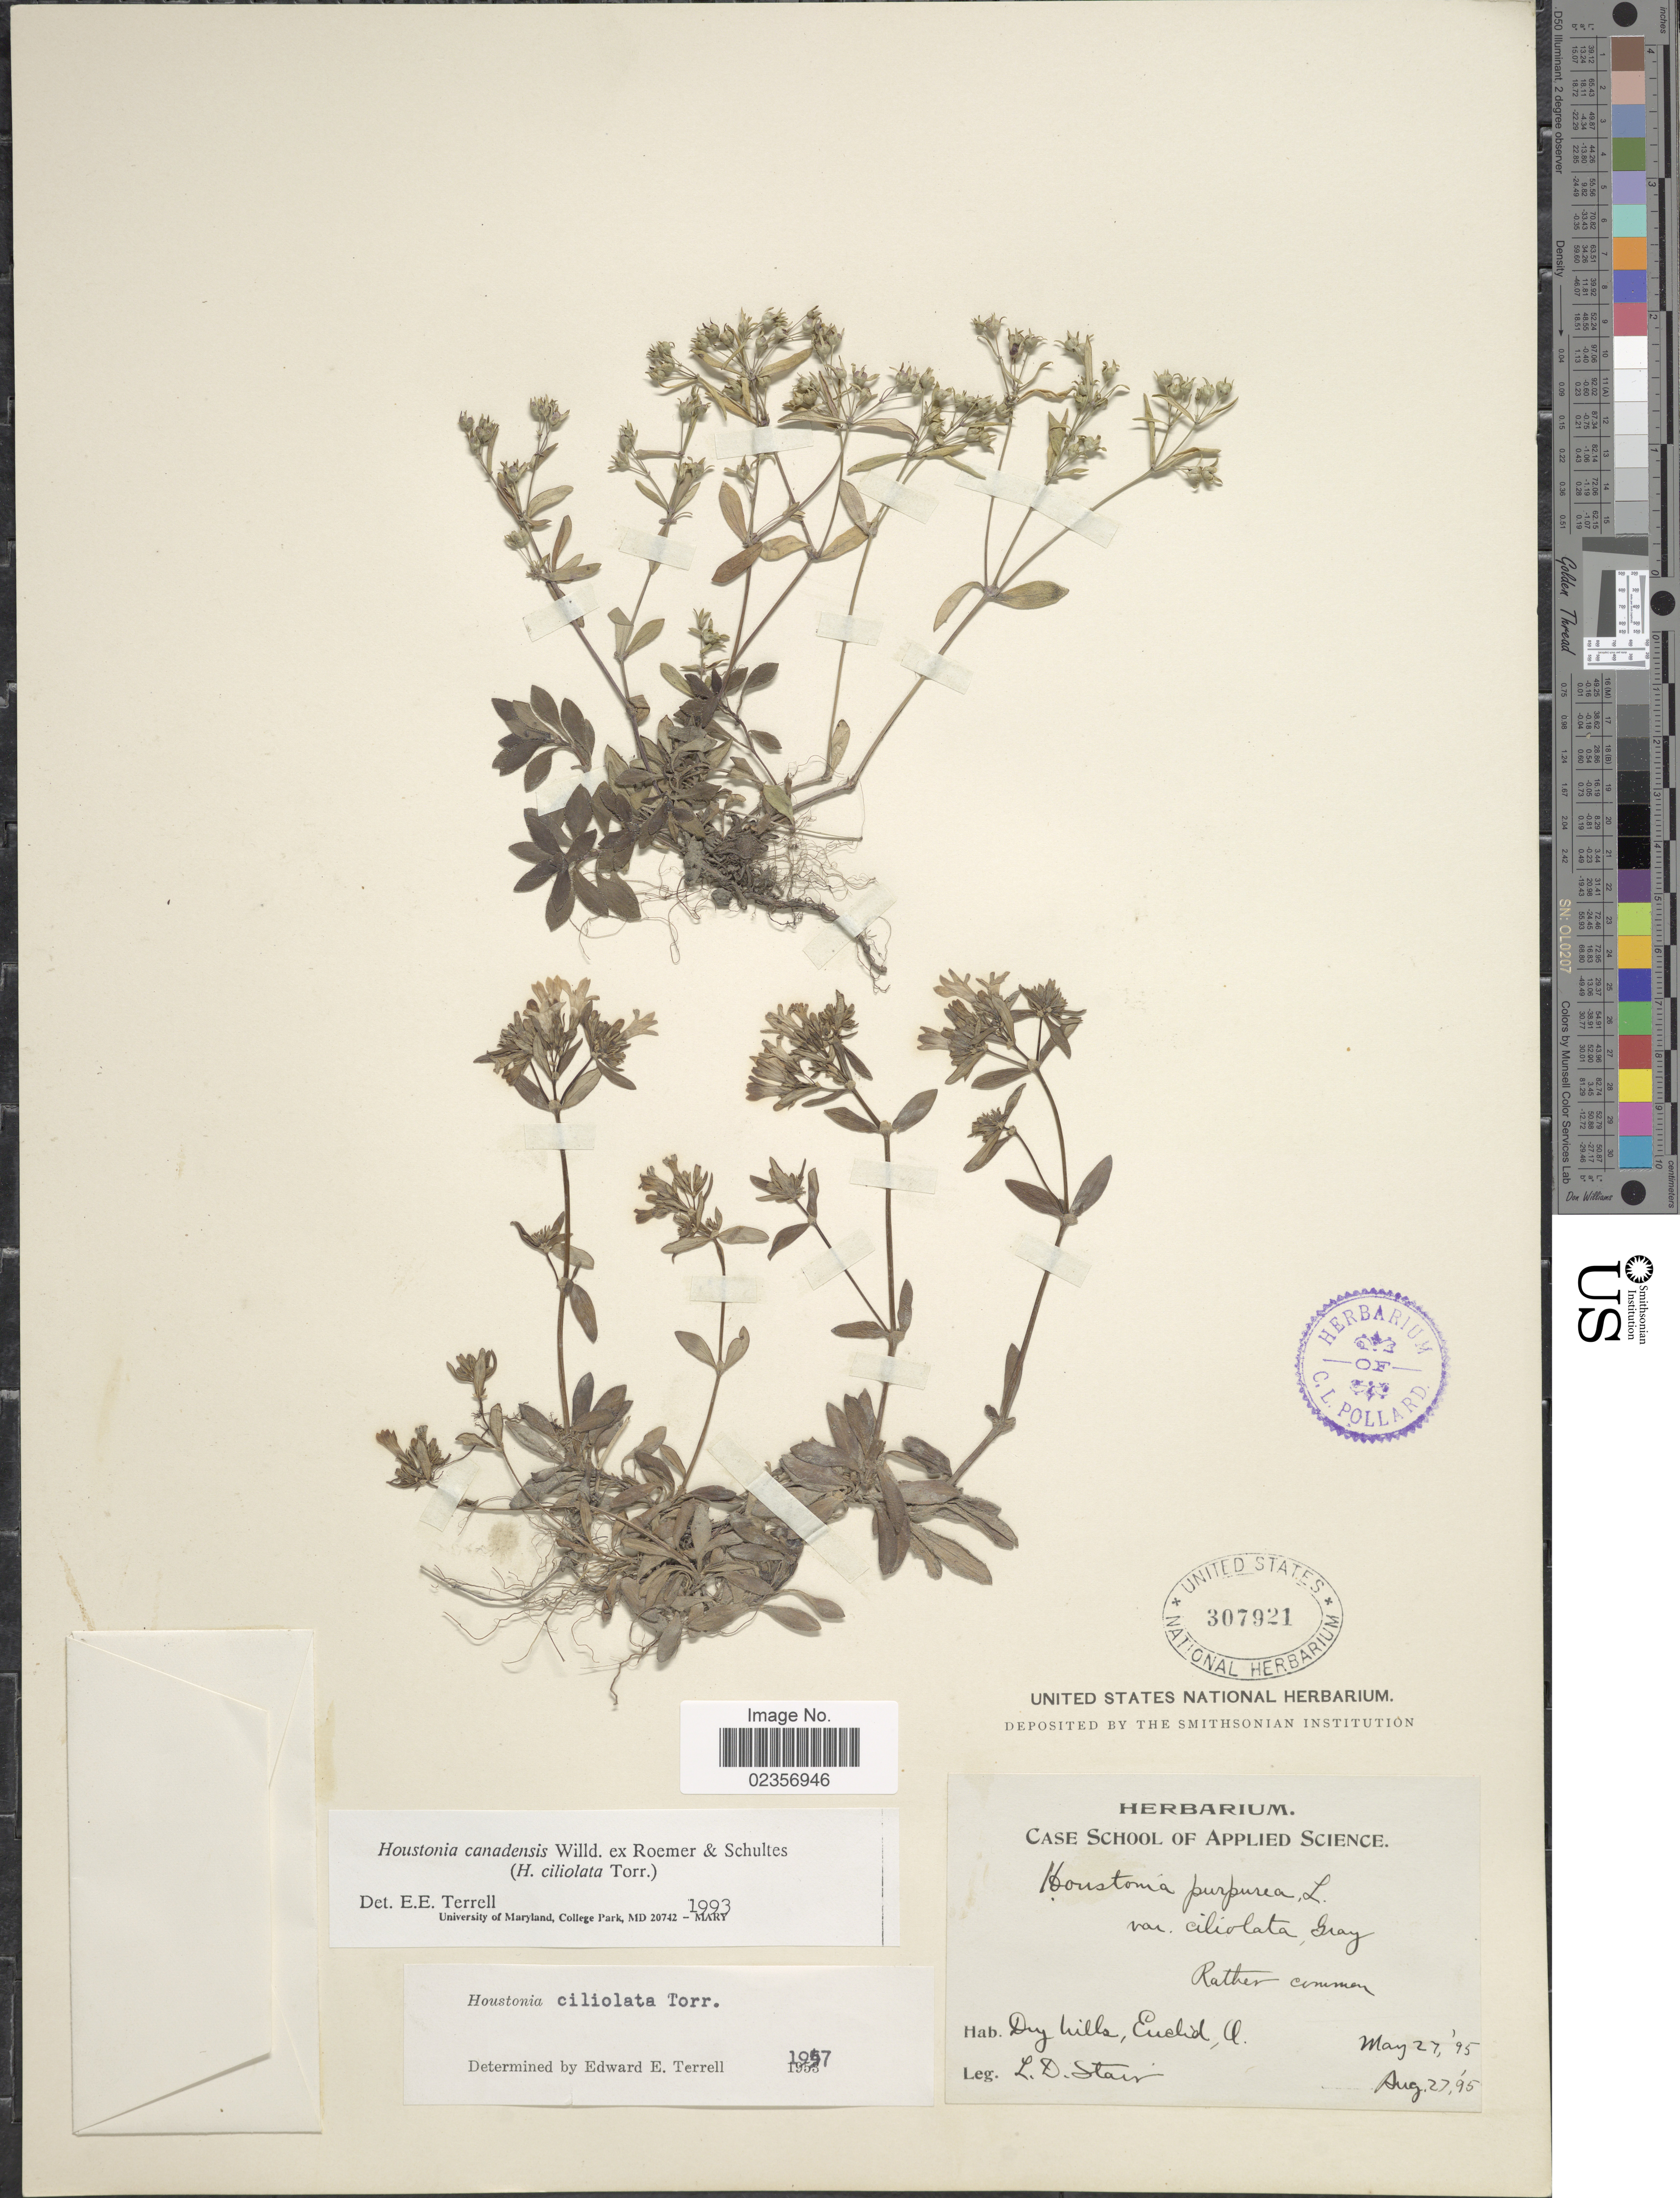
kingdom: Plantae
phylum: Tracheophyta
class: Magnoliopsida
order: Gentianales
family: Rubiaceae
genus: Houstonia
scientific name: Houstonia canadensis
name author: Willd.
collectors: L. Stair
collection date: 1895-05-27,1895-08-27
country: United States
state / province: Ohio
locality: Dry hills, Euclid, O.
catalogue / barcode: US 307921